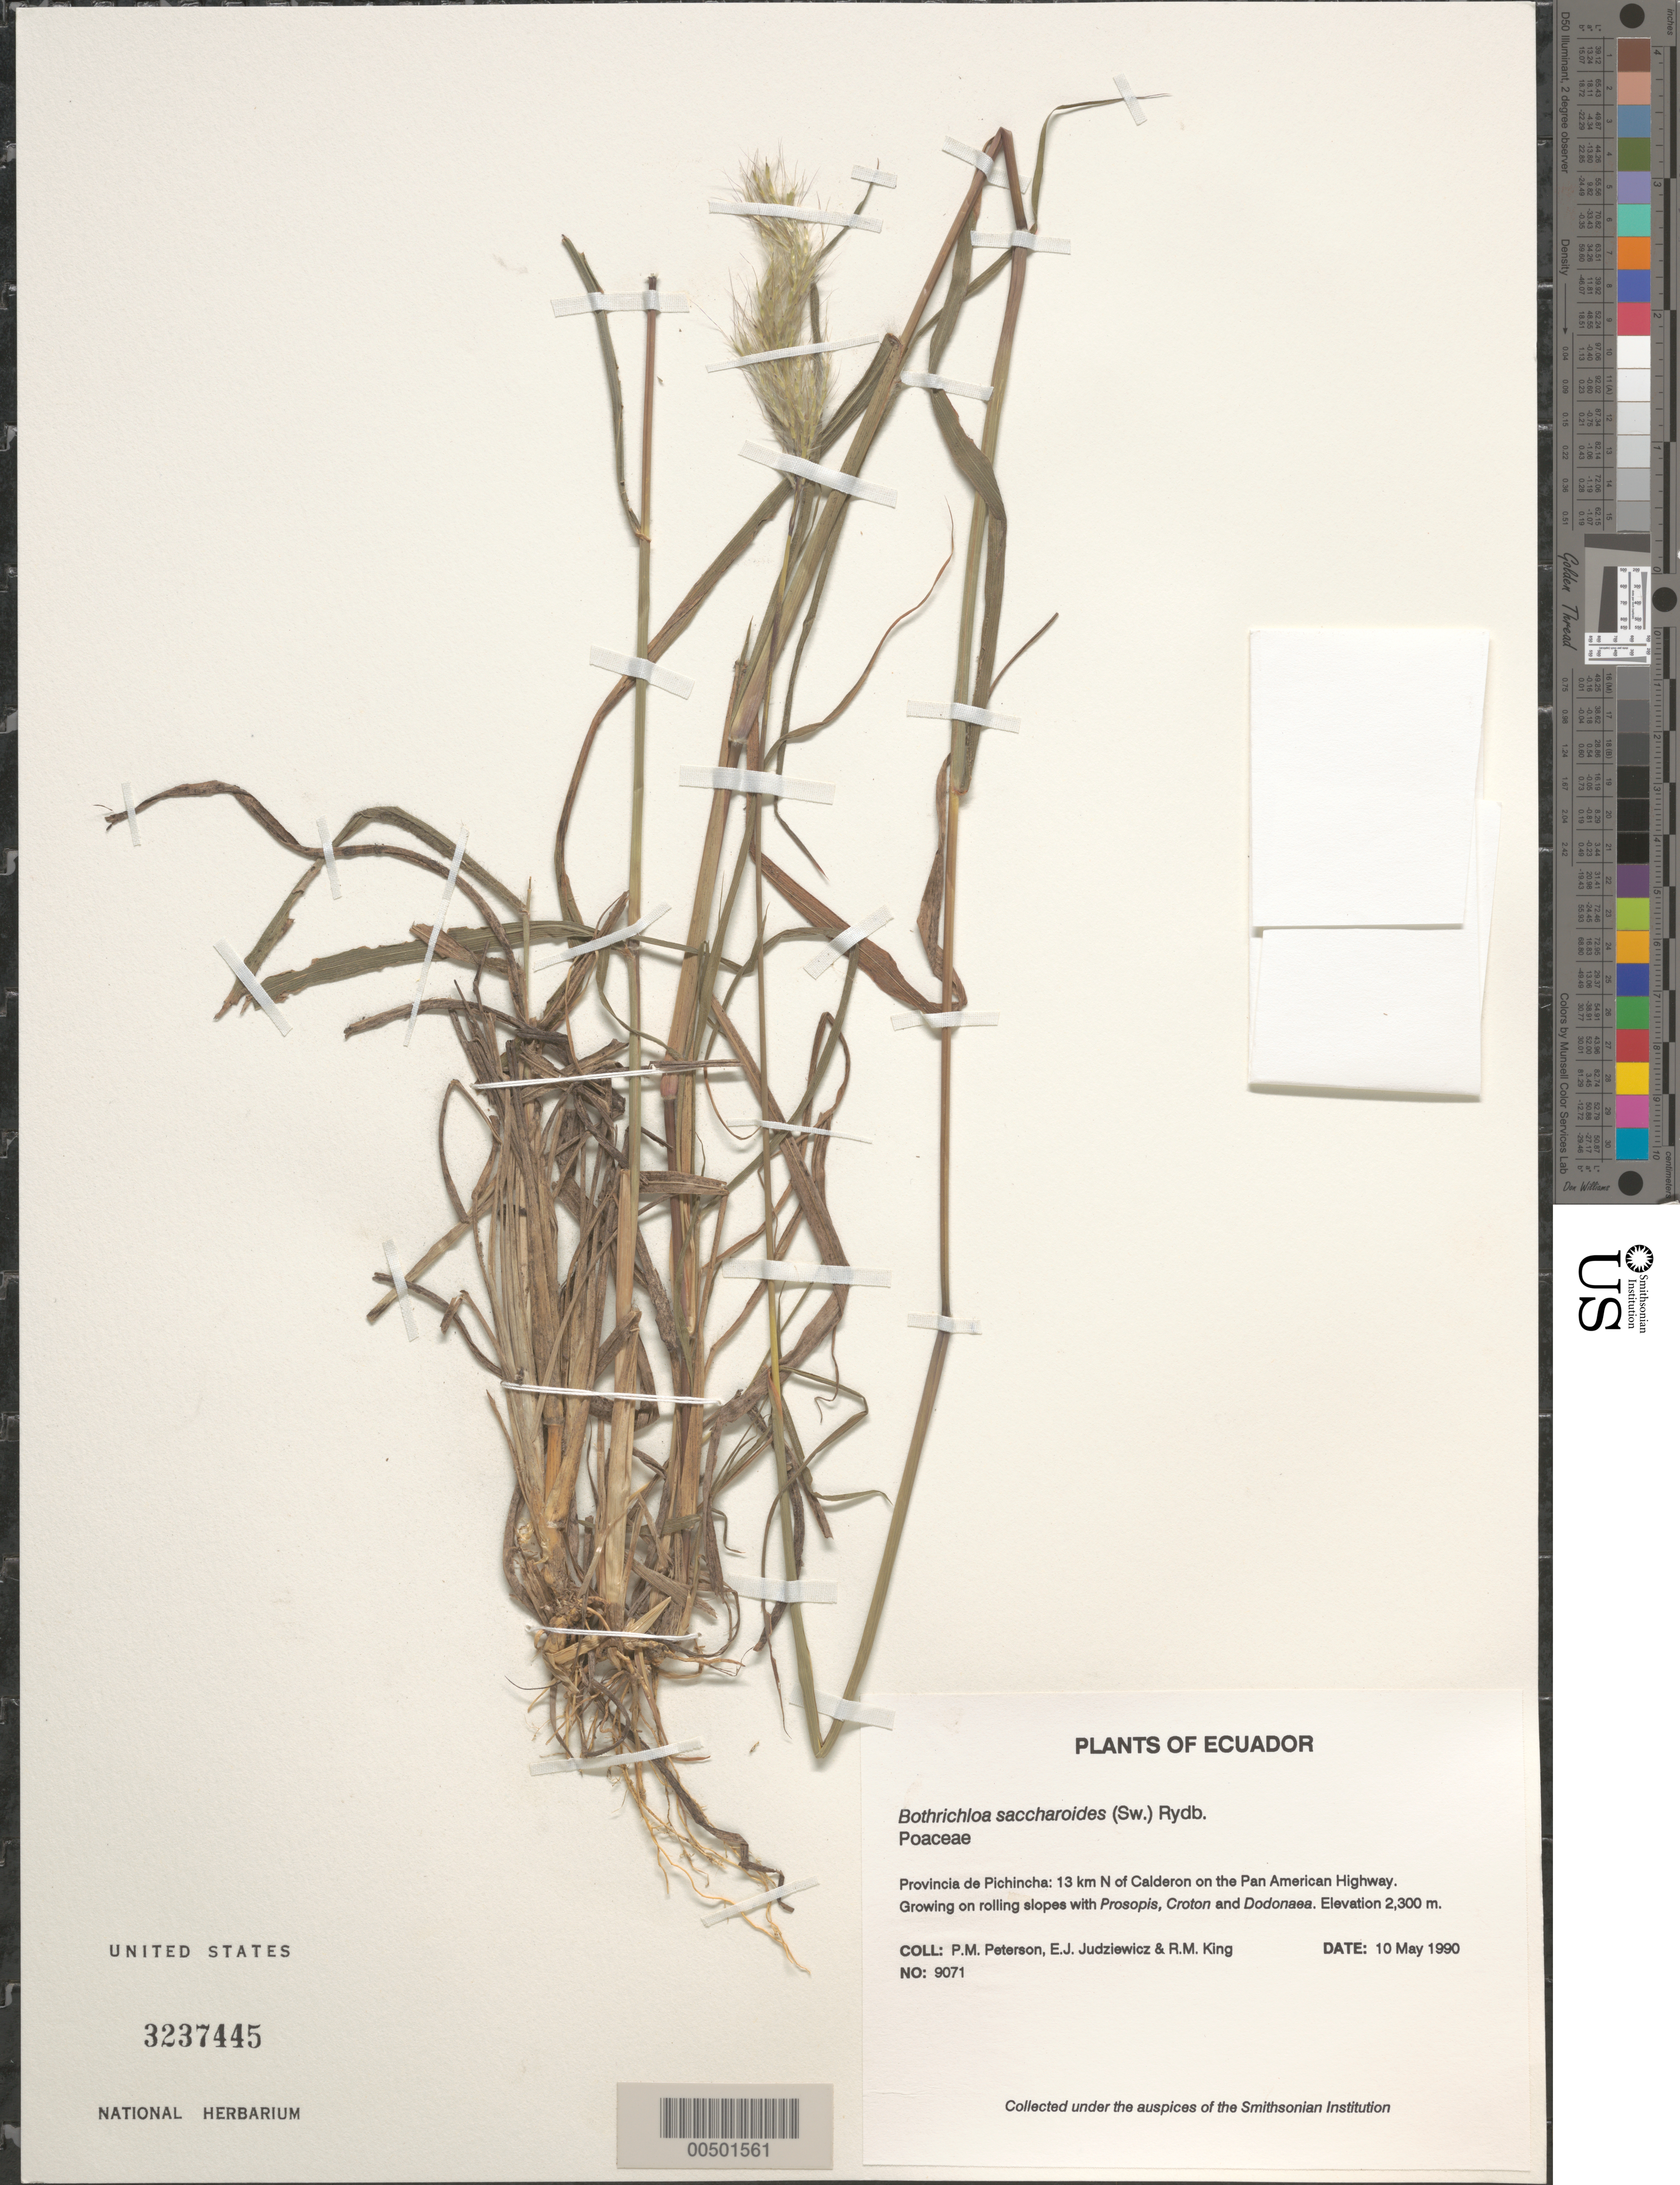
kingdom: Plantae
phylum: Tracheophyta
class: Liliopsida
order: Poales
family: Poaceae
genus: Bothriochloa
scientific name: Bothriochloa saccharoides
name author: (Sw.) Rydb.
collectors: P. M. Peterson, E. J. Judziewicz & R. M. King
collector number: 09071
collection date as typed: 10 May 1990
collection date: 1990-05-10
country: Ecuador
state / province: Pichincha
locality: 13 km N of Calderon on the Pan American Highway.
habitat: Growing on rolling slopes with Prosopsis, Croton and Dodonaea.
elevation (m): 2300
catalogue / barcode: US 3237445